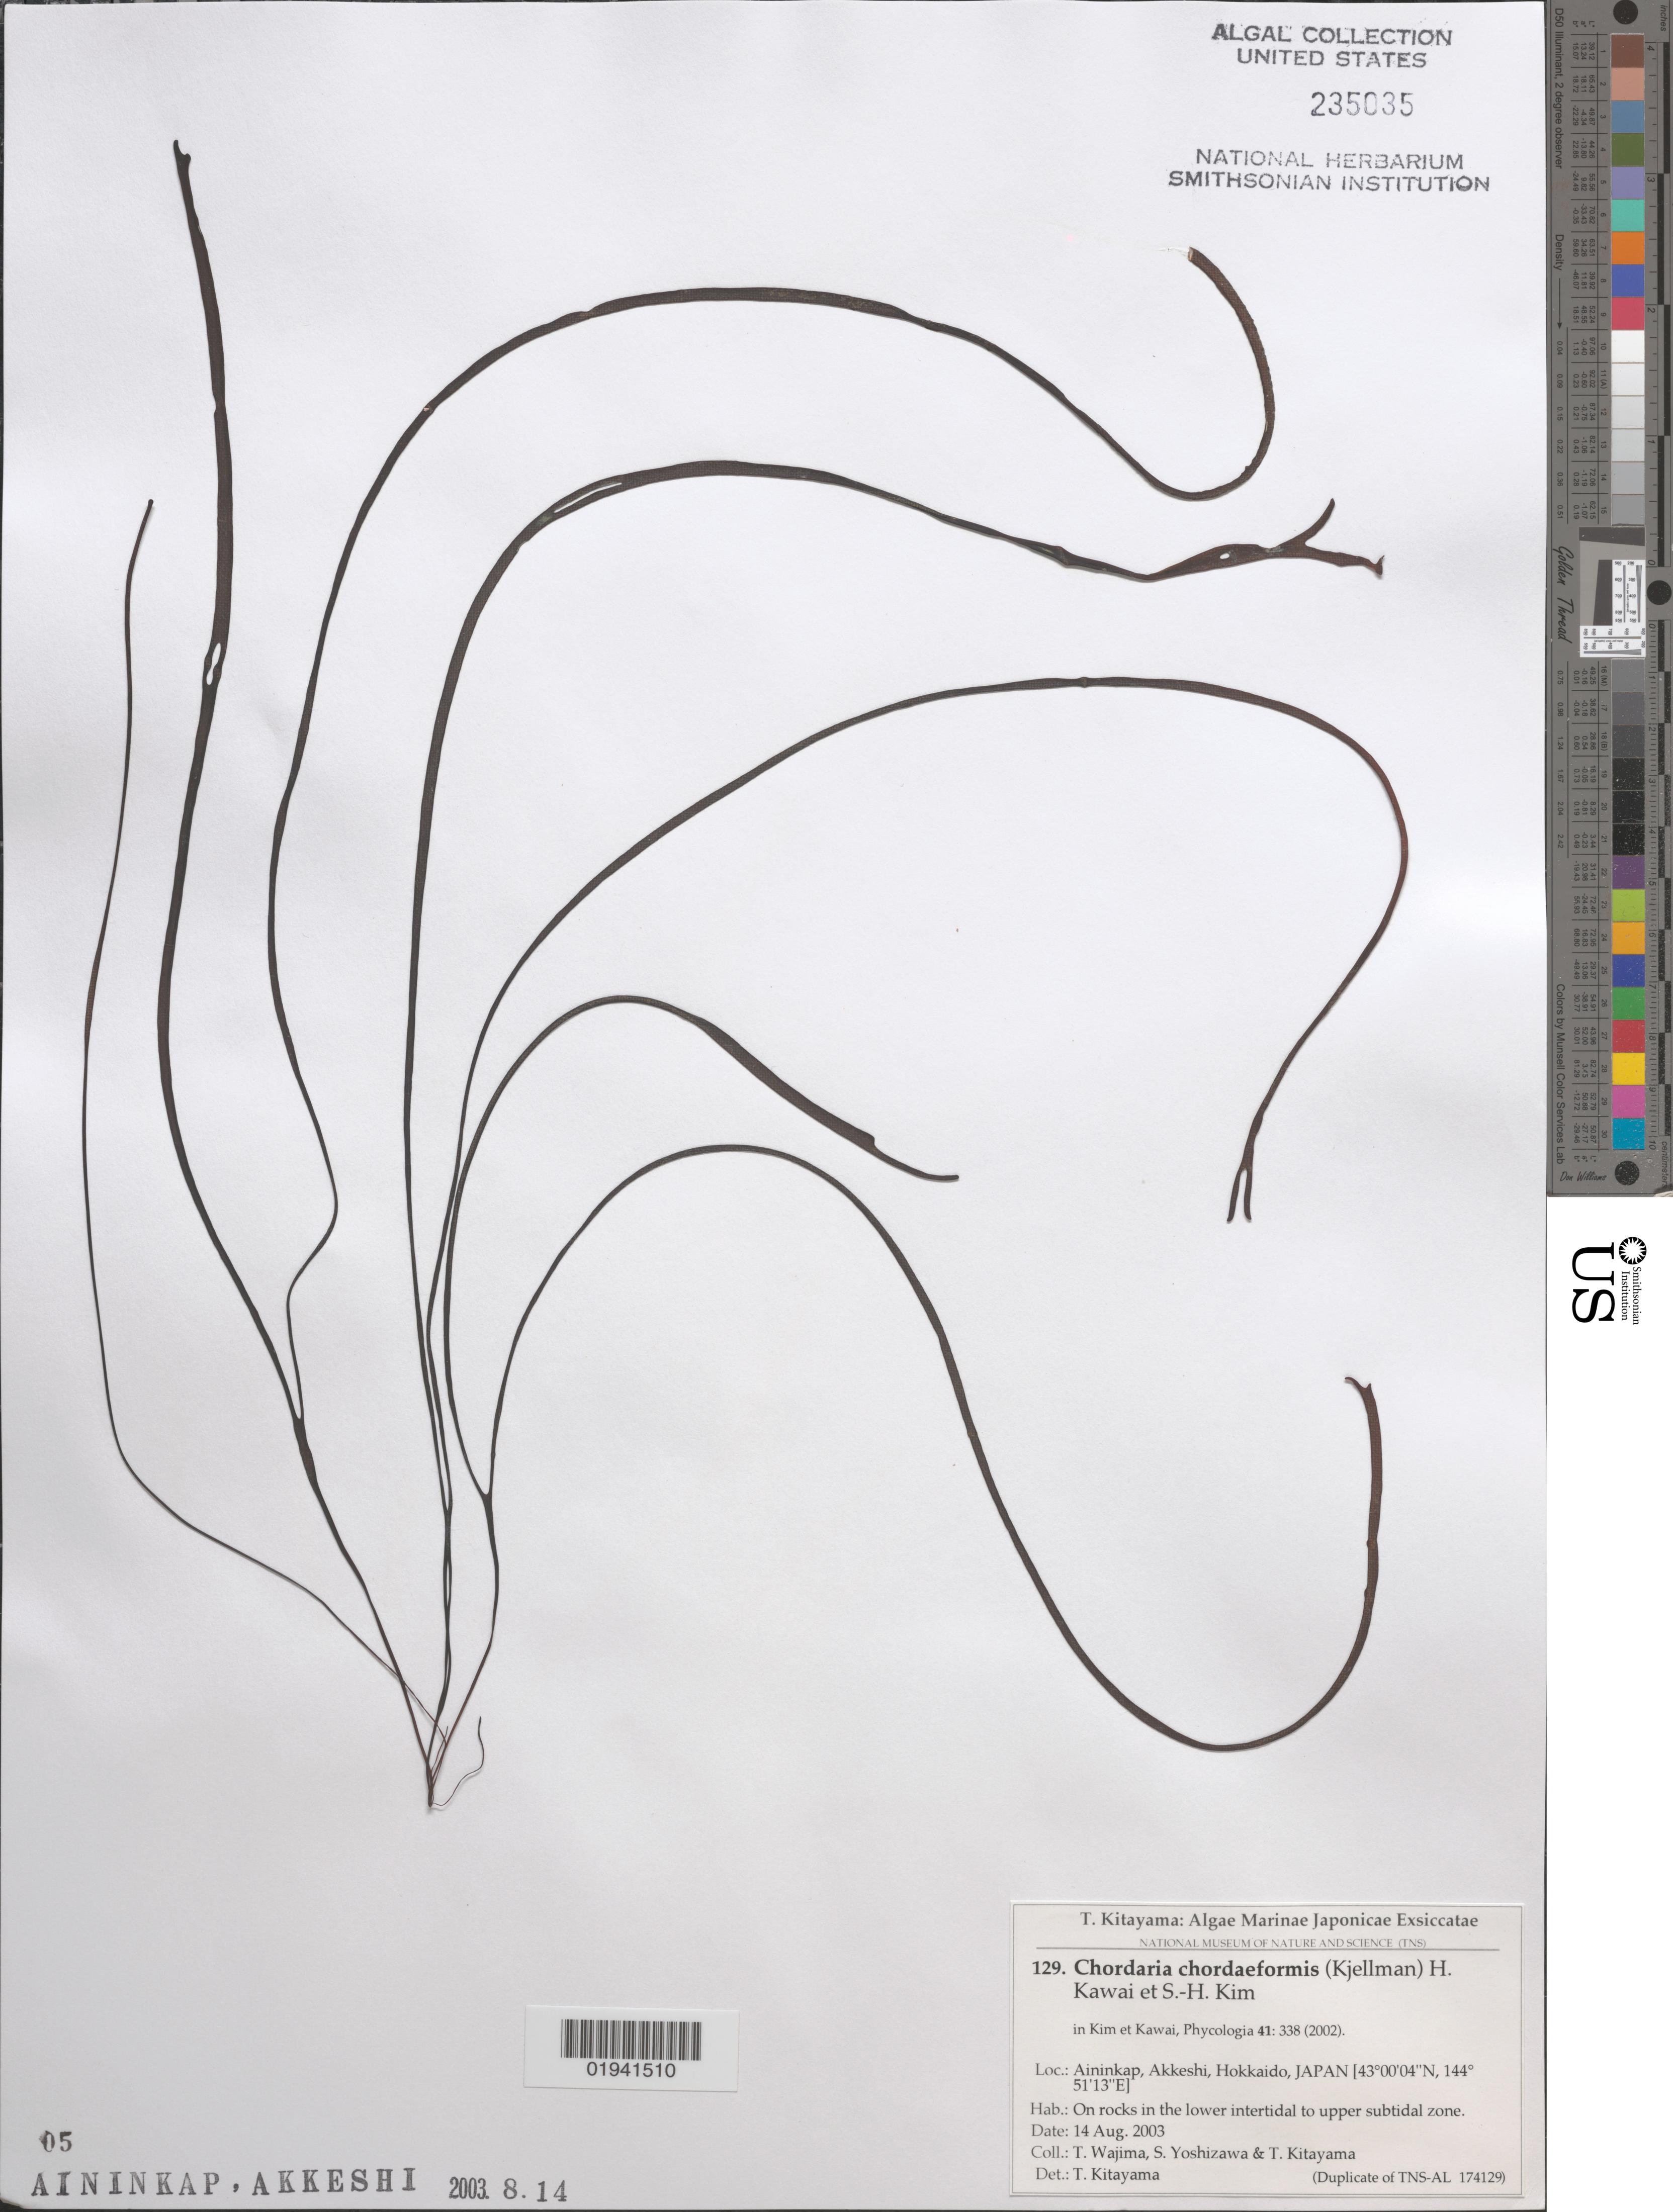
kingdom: Chromista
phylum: Ochrophyta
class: Phaeophyceae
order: Ectocarpales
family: Chordariaceae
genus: Chordaria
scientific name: Chordaria chordaeformis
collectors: T. Wajima, S. Yoshizawa & T. Kitayama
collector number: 129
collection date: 2003-08-14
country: Japan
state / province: Hokkaidō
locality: Aininkap, Akkeshi.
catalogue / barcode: US 235035